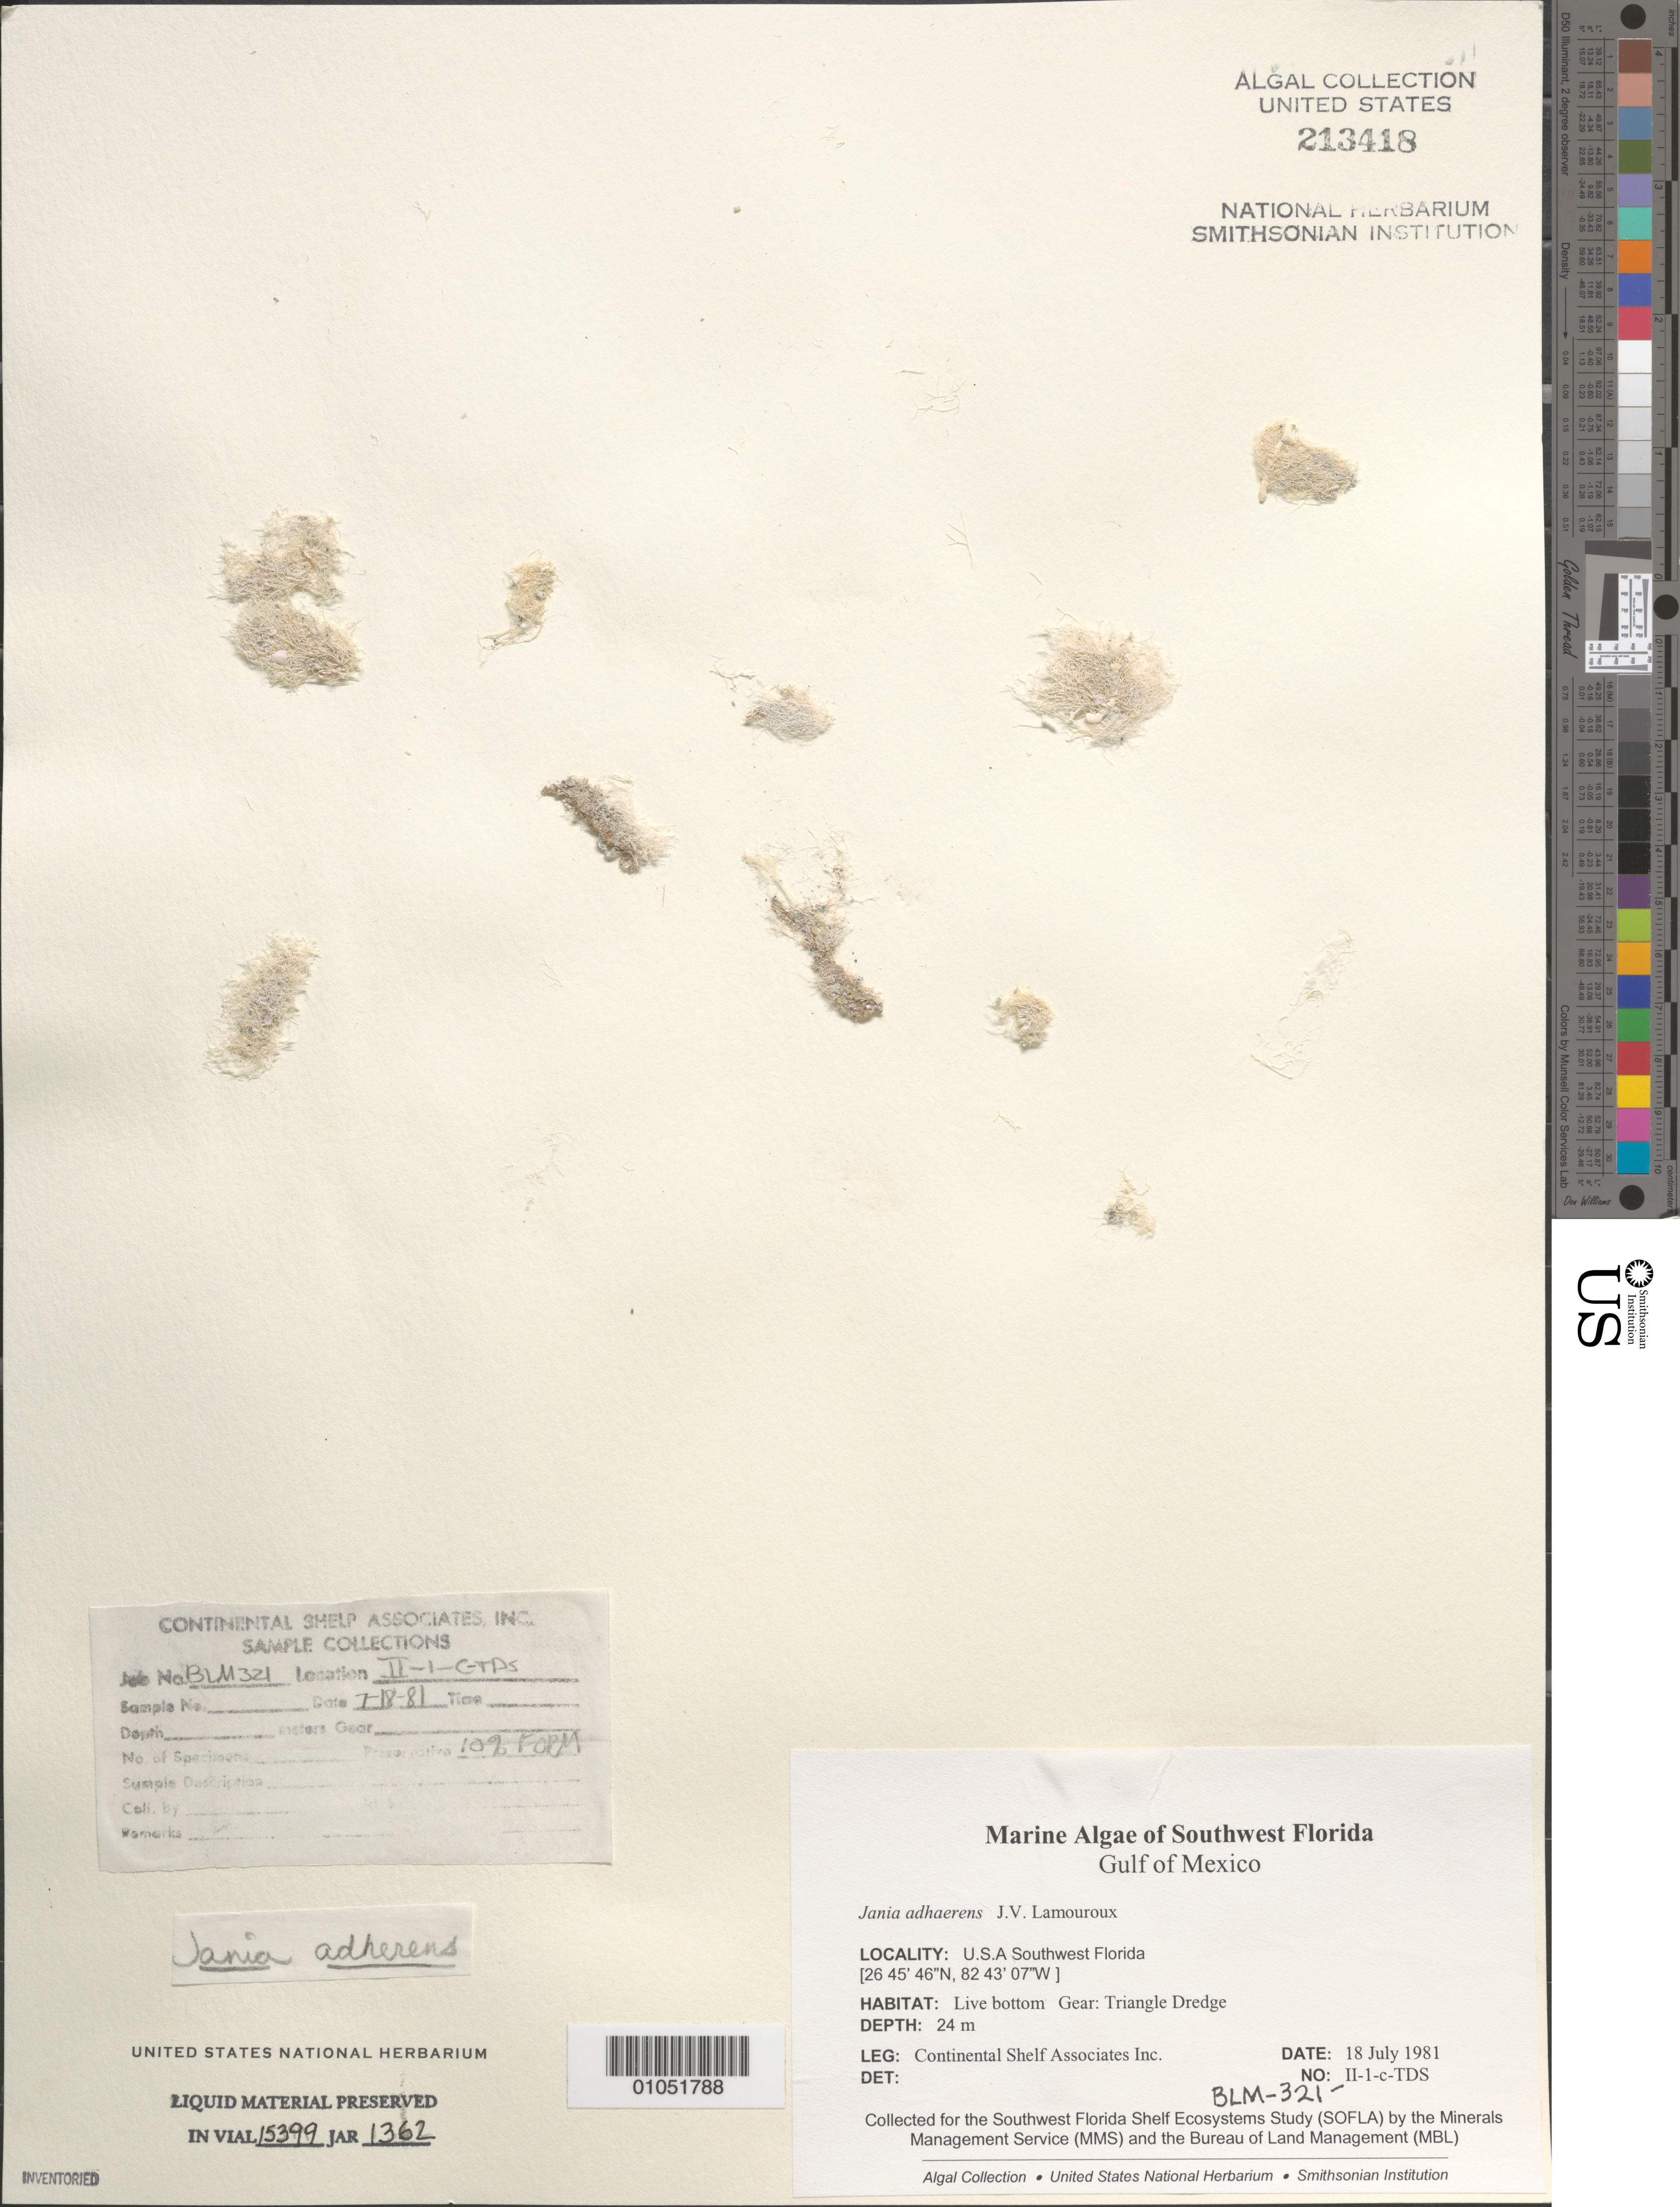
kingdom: Plantae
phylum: Rhodophyta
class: Florideophyceae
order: Corallinales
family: Corallinaceae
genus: Jania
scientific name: Jania pedunculatum var. adhaerens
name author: (J.V.Lamouroux) A.S.Harvey et al.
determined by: Algae name updating Project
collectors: Continental Shelf Associates for the MMS/BLM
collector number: BLM-321-II-1-C-TDS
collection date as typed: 18 Jul 1981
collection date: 1981-07-18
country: United States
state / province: Florida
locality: Gulf of Mexico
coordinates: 26 45'46"N, 82 43'07"W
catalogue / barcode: US 213418